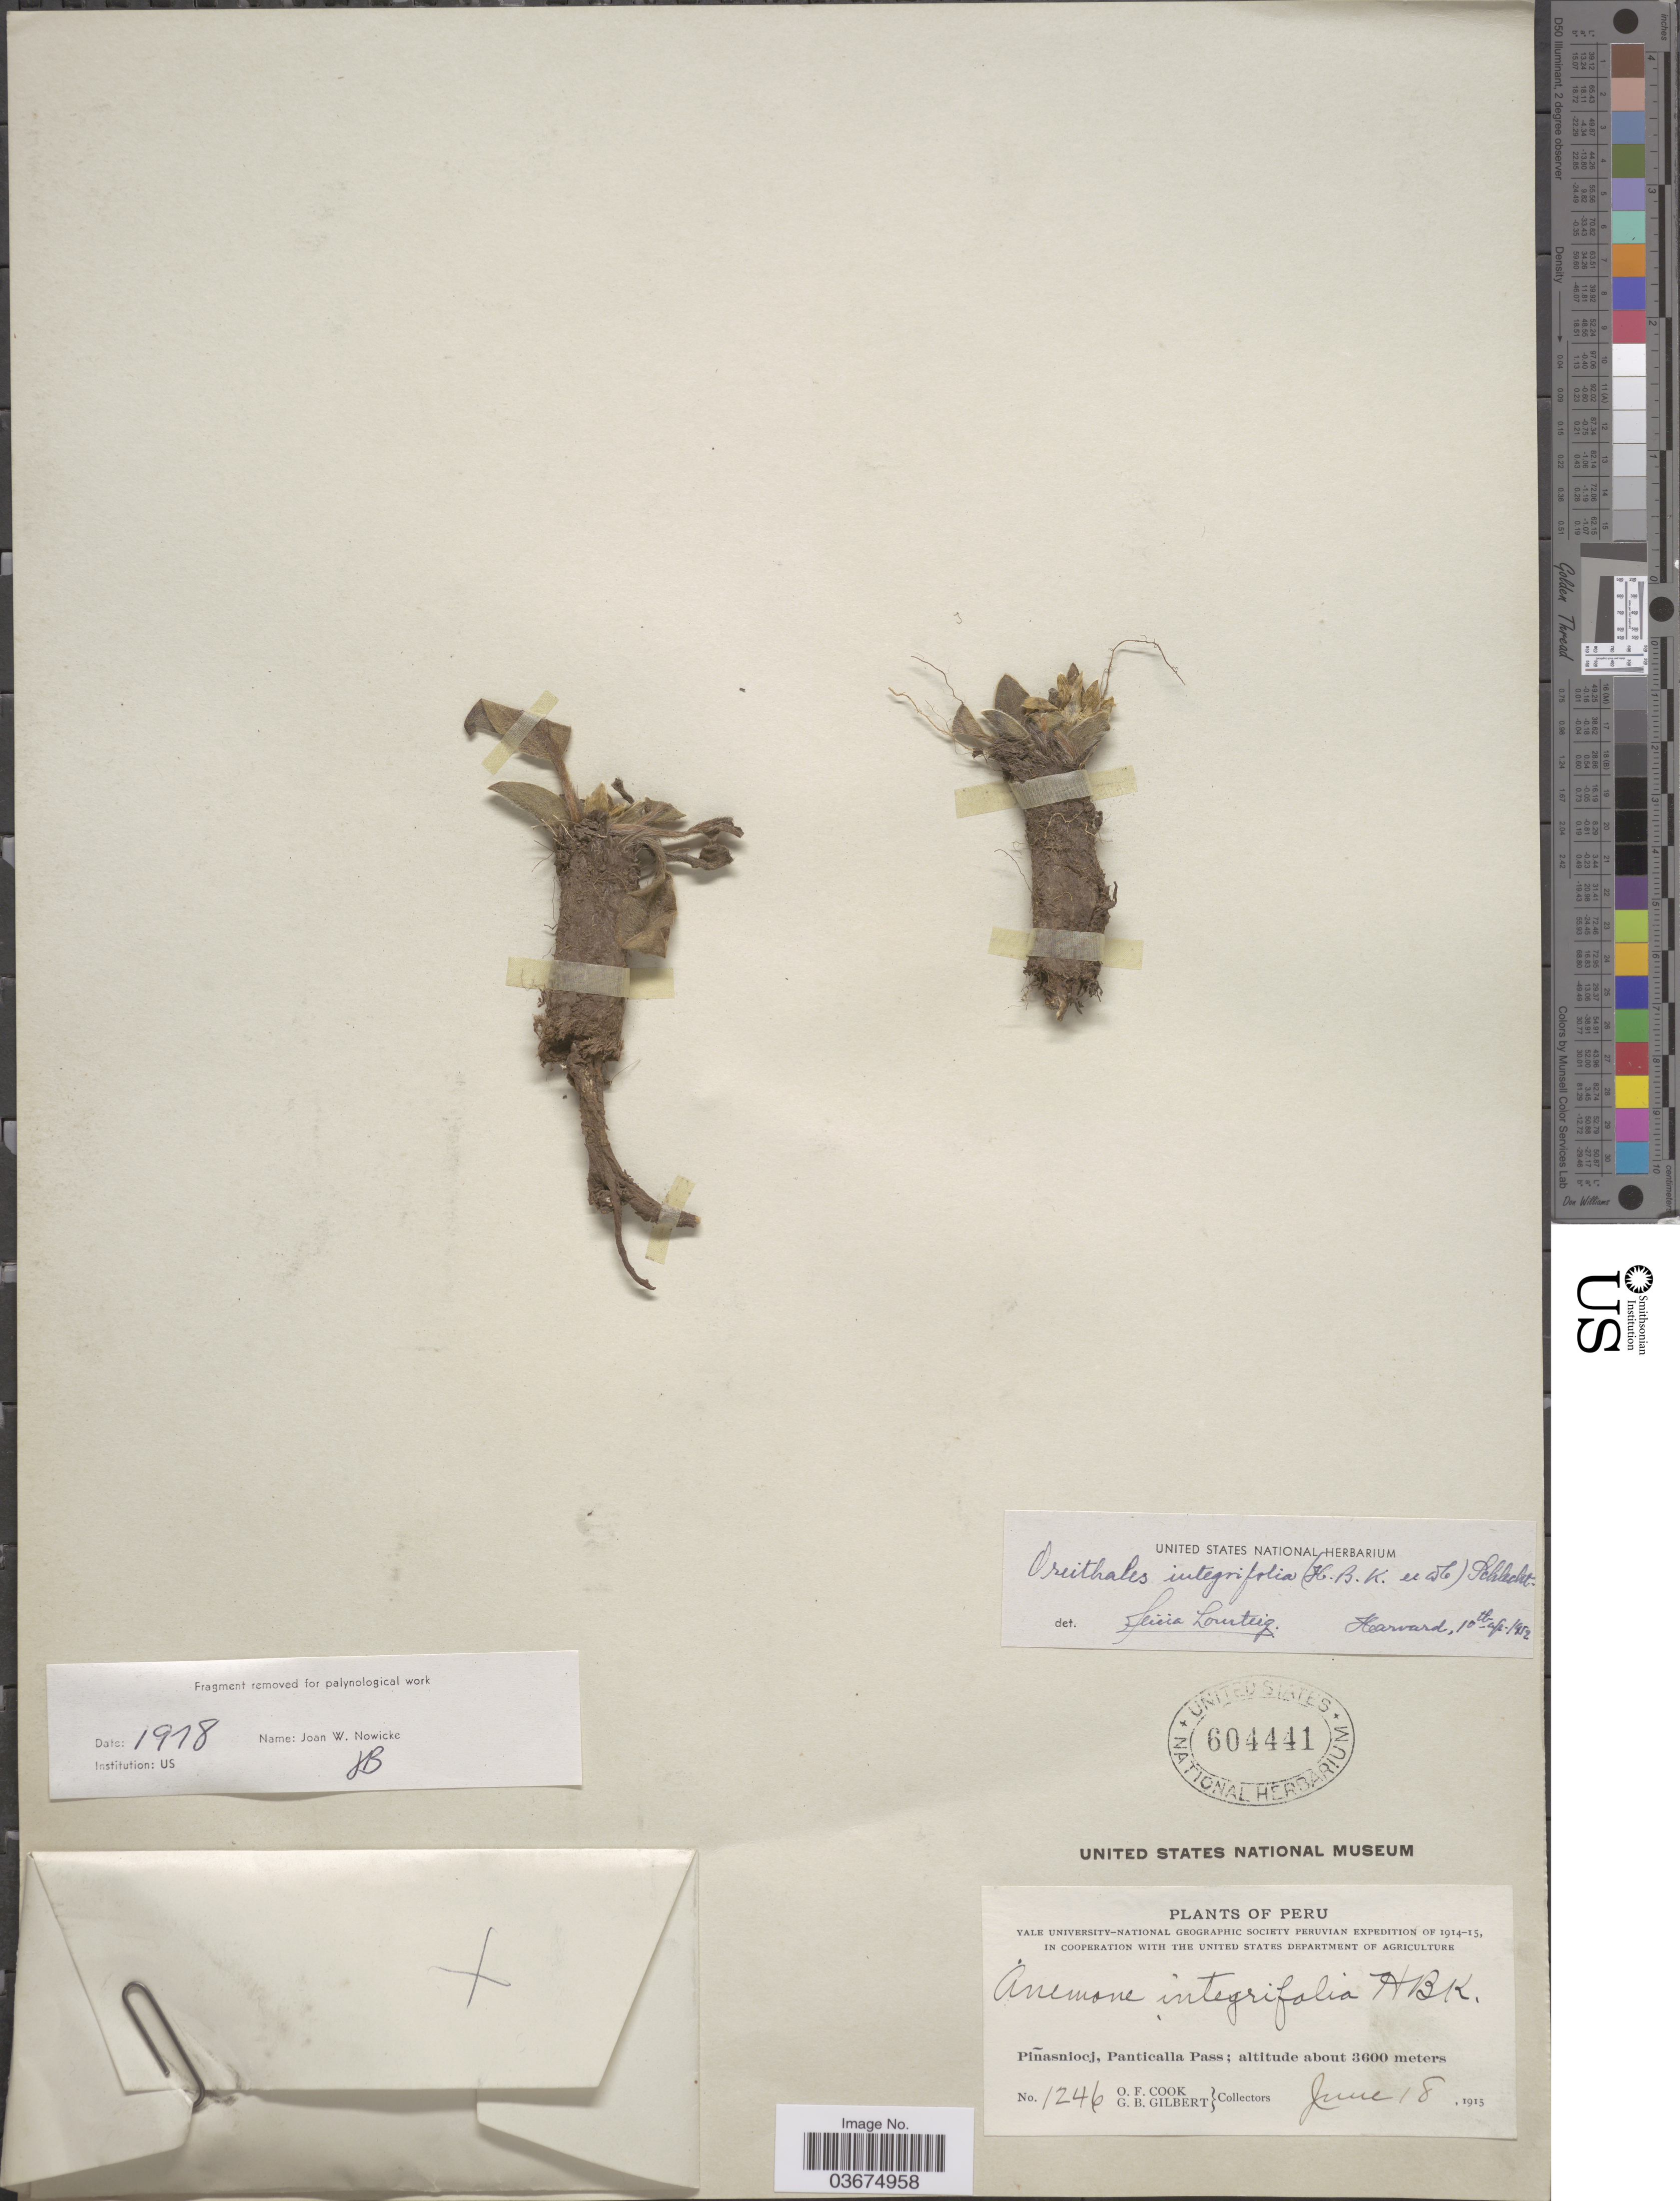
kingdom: Plantae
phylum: Tracheophyta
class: Magnoliopsida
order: Ranunculales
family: Ranunculaceae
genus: Oreithales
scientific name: Oreithales integrifolia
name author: (DC.) Schltdl.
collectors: O. F. Cook & G. B. Gilbert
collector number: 1246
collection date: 1915-06-18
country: Peru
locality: Piñasniocj, Panticalla Pass.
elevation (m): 3600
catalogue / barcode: US 604441